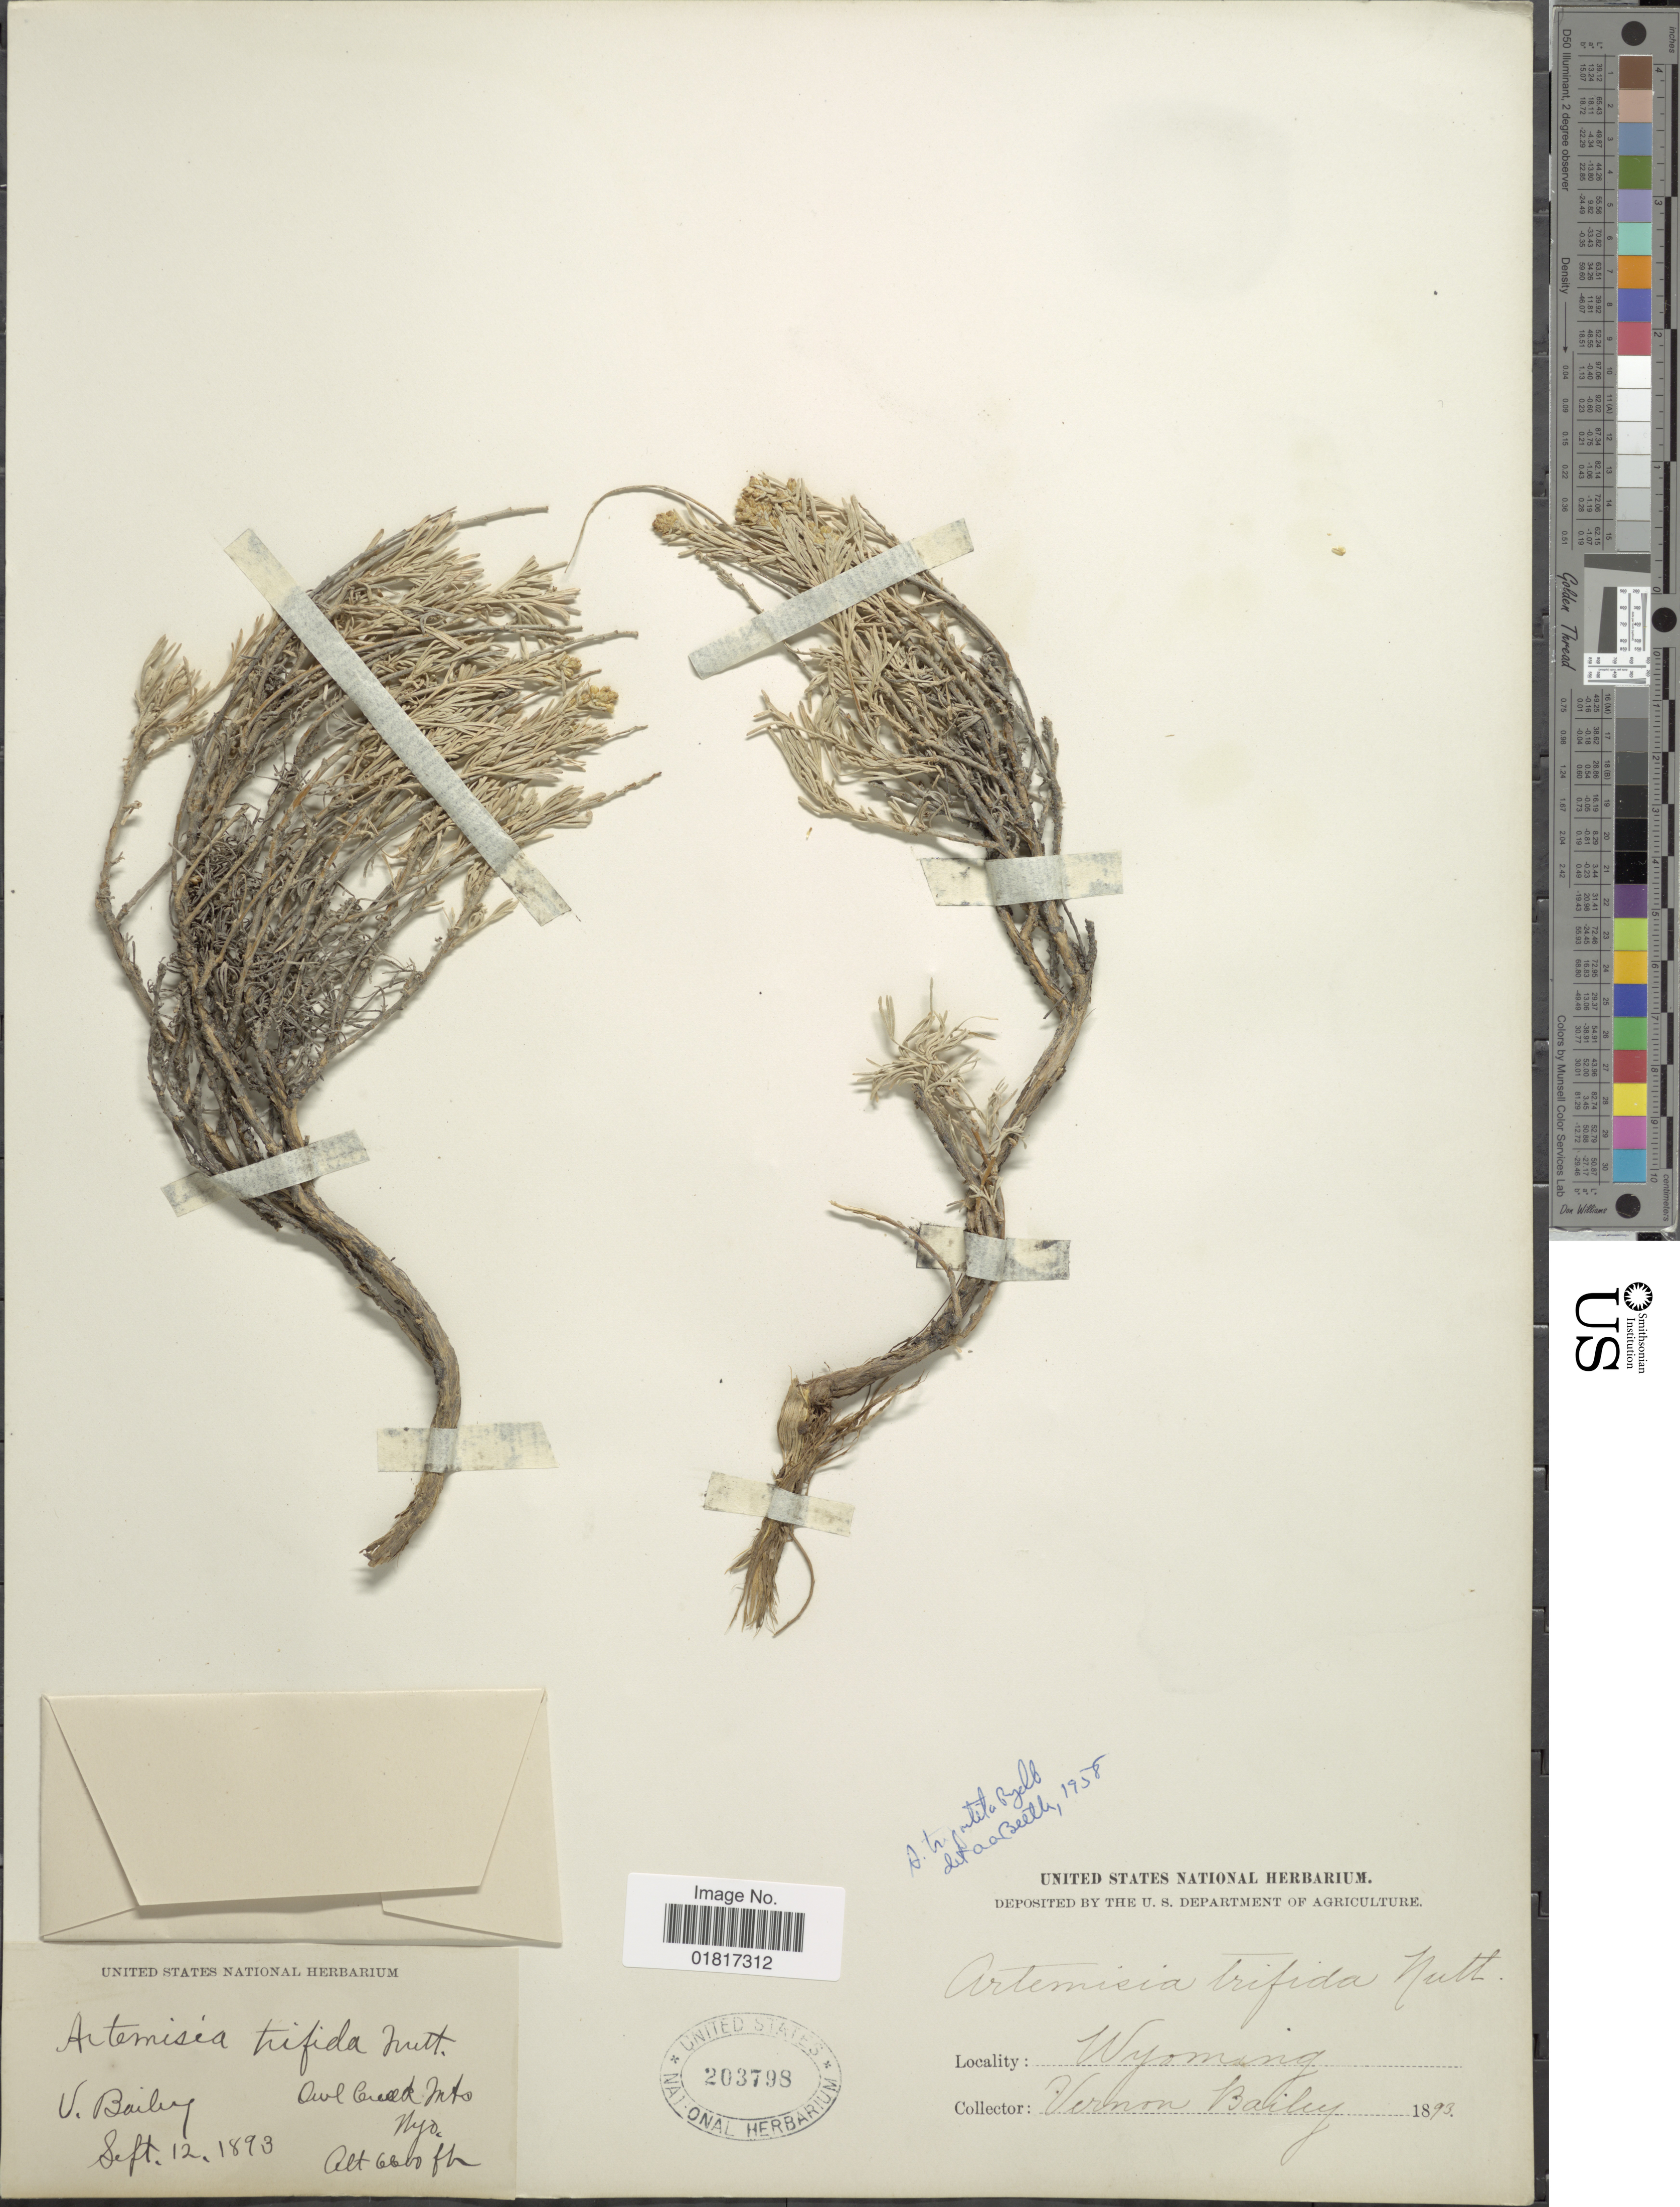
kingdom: Plantae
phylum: Tracheophyta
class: Magnoliopsida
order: Asterales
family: Asteraceae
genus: Artemisia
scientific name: Artemisia tripartita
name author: Rydb.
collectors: V. O. Bailey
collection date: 1893-09-12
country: United States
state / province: Wyoming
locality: Owl Creek Mts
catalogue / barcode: US 203798